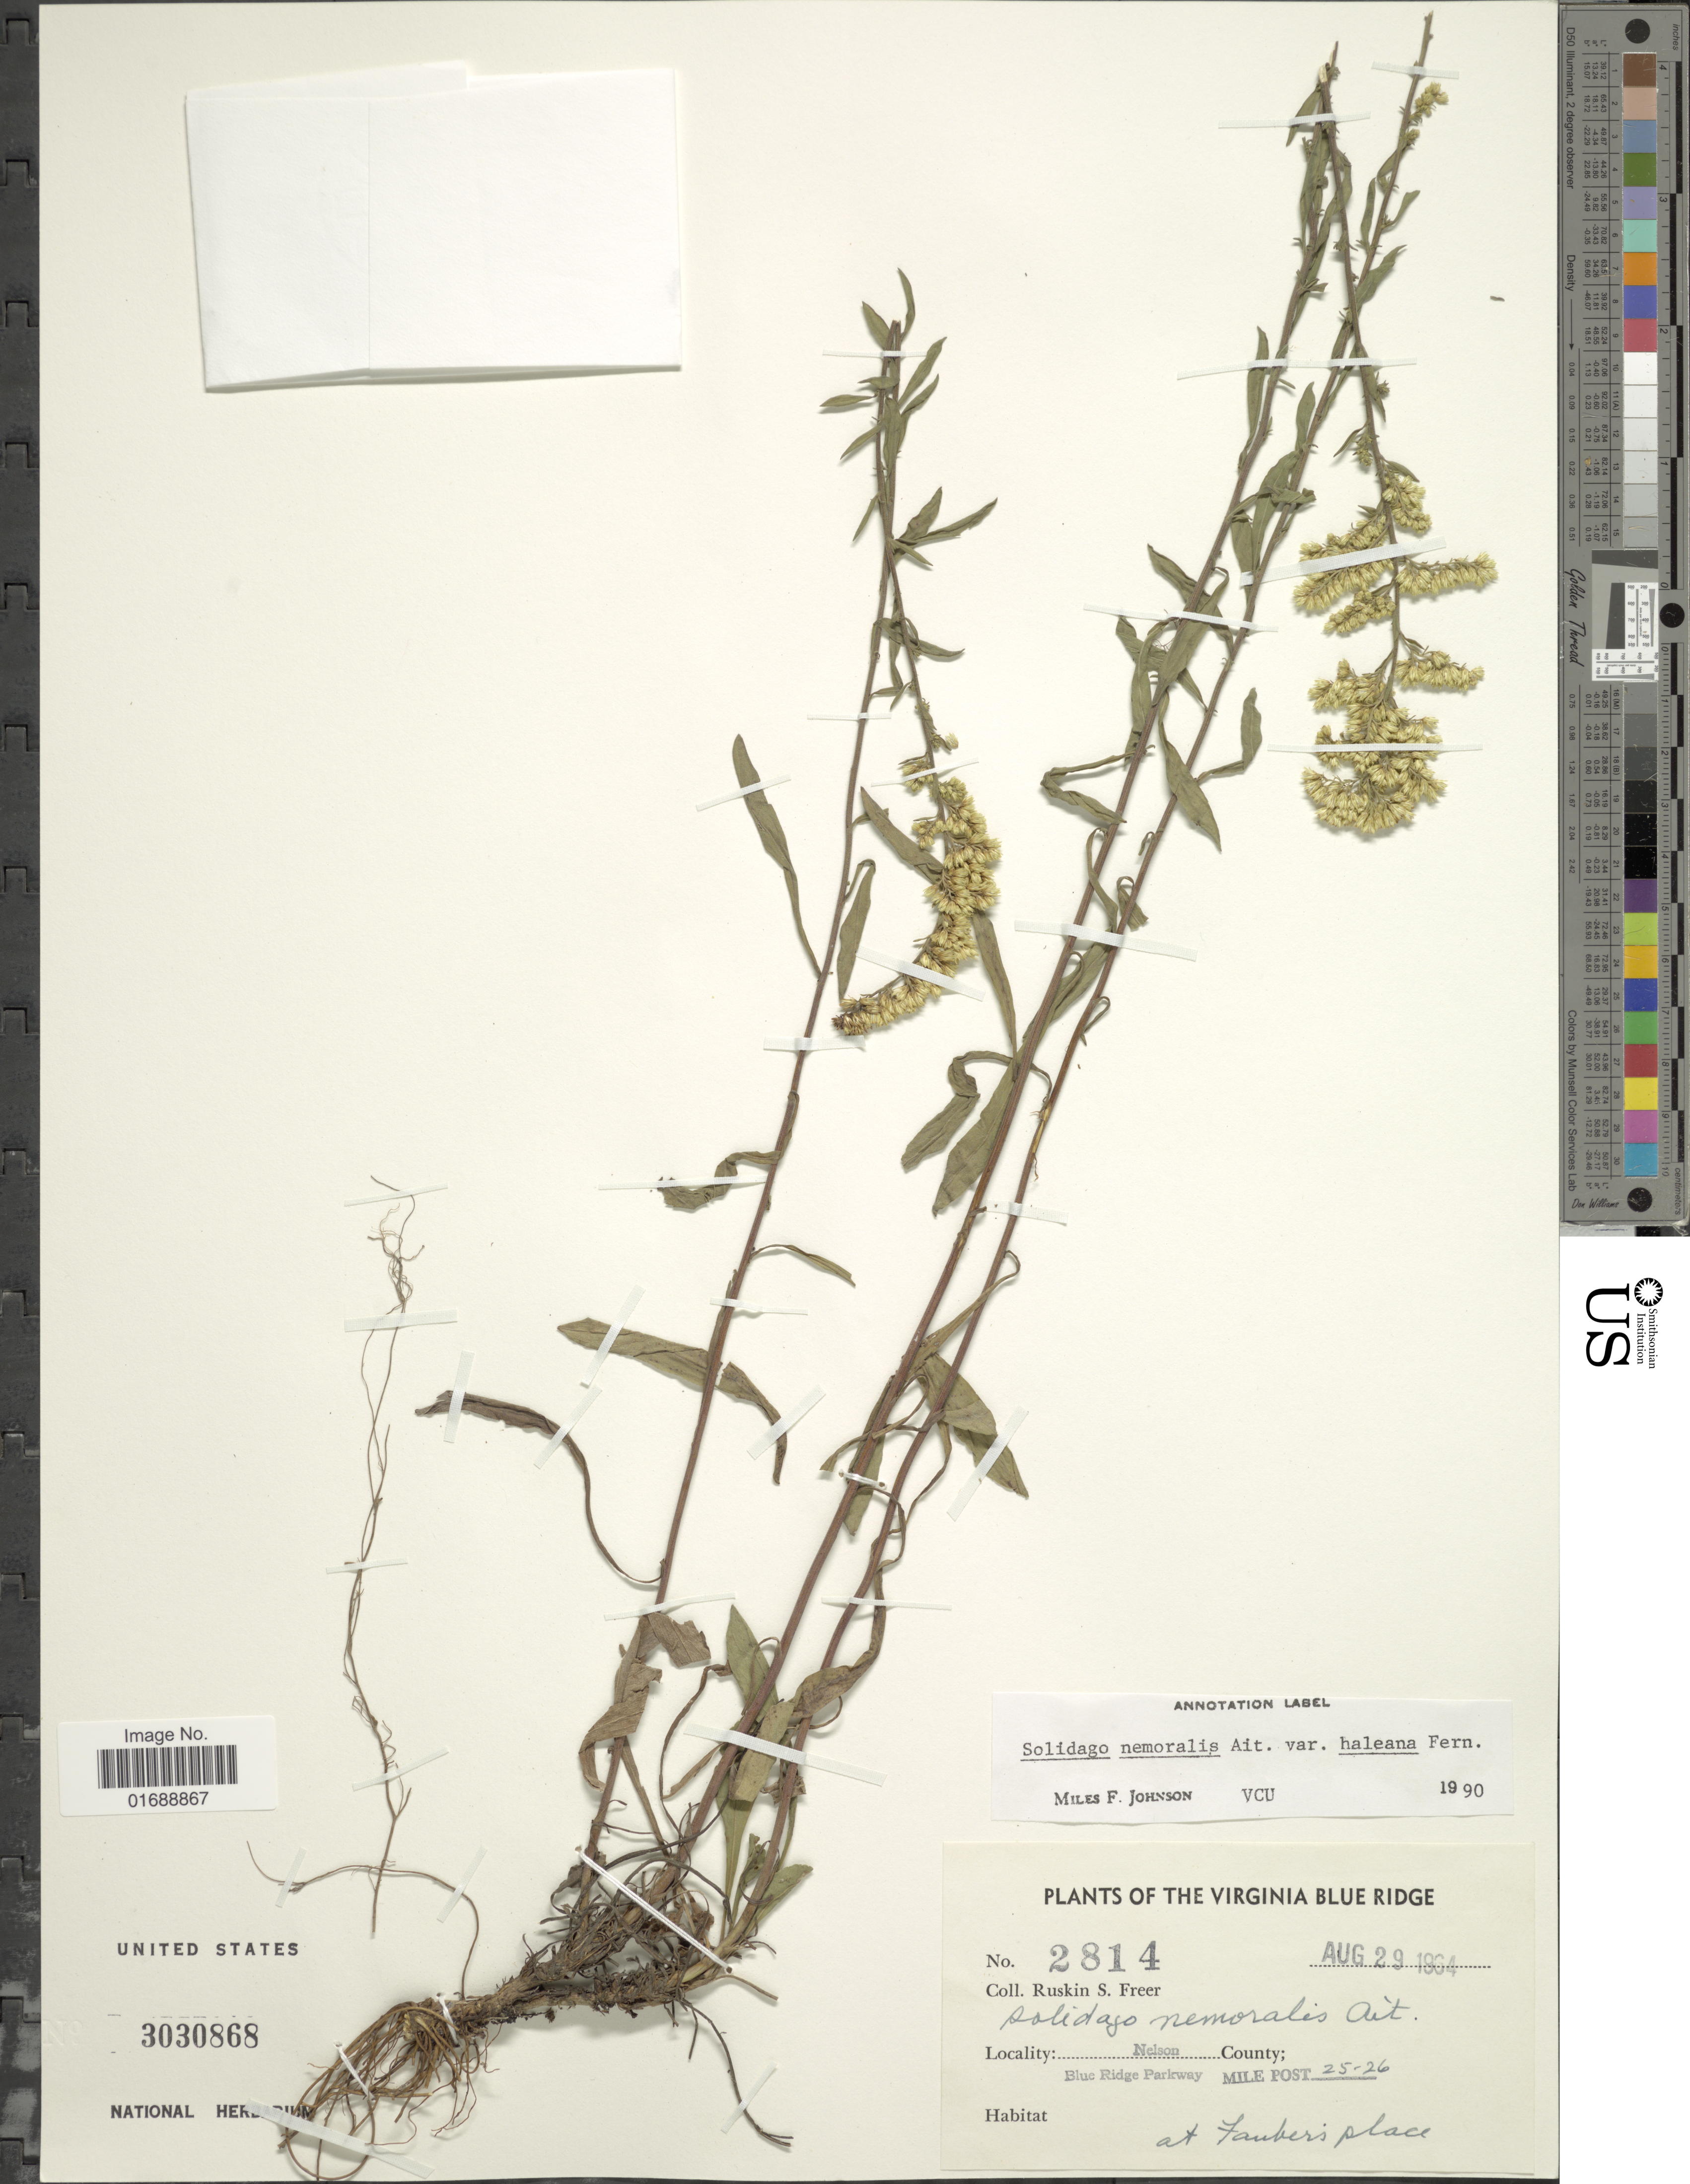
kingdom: Plantae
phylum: Tracheophyta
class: Magnoliopsida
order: Asterales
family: Asteraceae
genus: Solidago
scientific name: Solidago nemoralis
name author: Aiton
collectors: R. Freer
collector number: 2814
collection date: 1964-08-29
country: United States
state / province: Virginia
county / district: Nelson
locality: Virginia Blue Ridge, Nelson County, Blue Ridge Parkway, Mile Post 25-26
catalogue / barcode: US 3030868